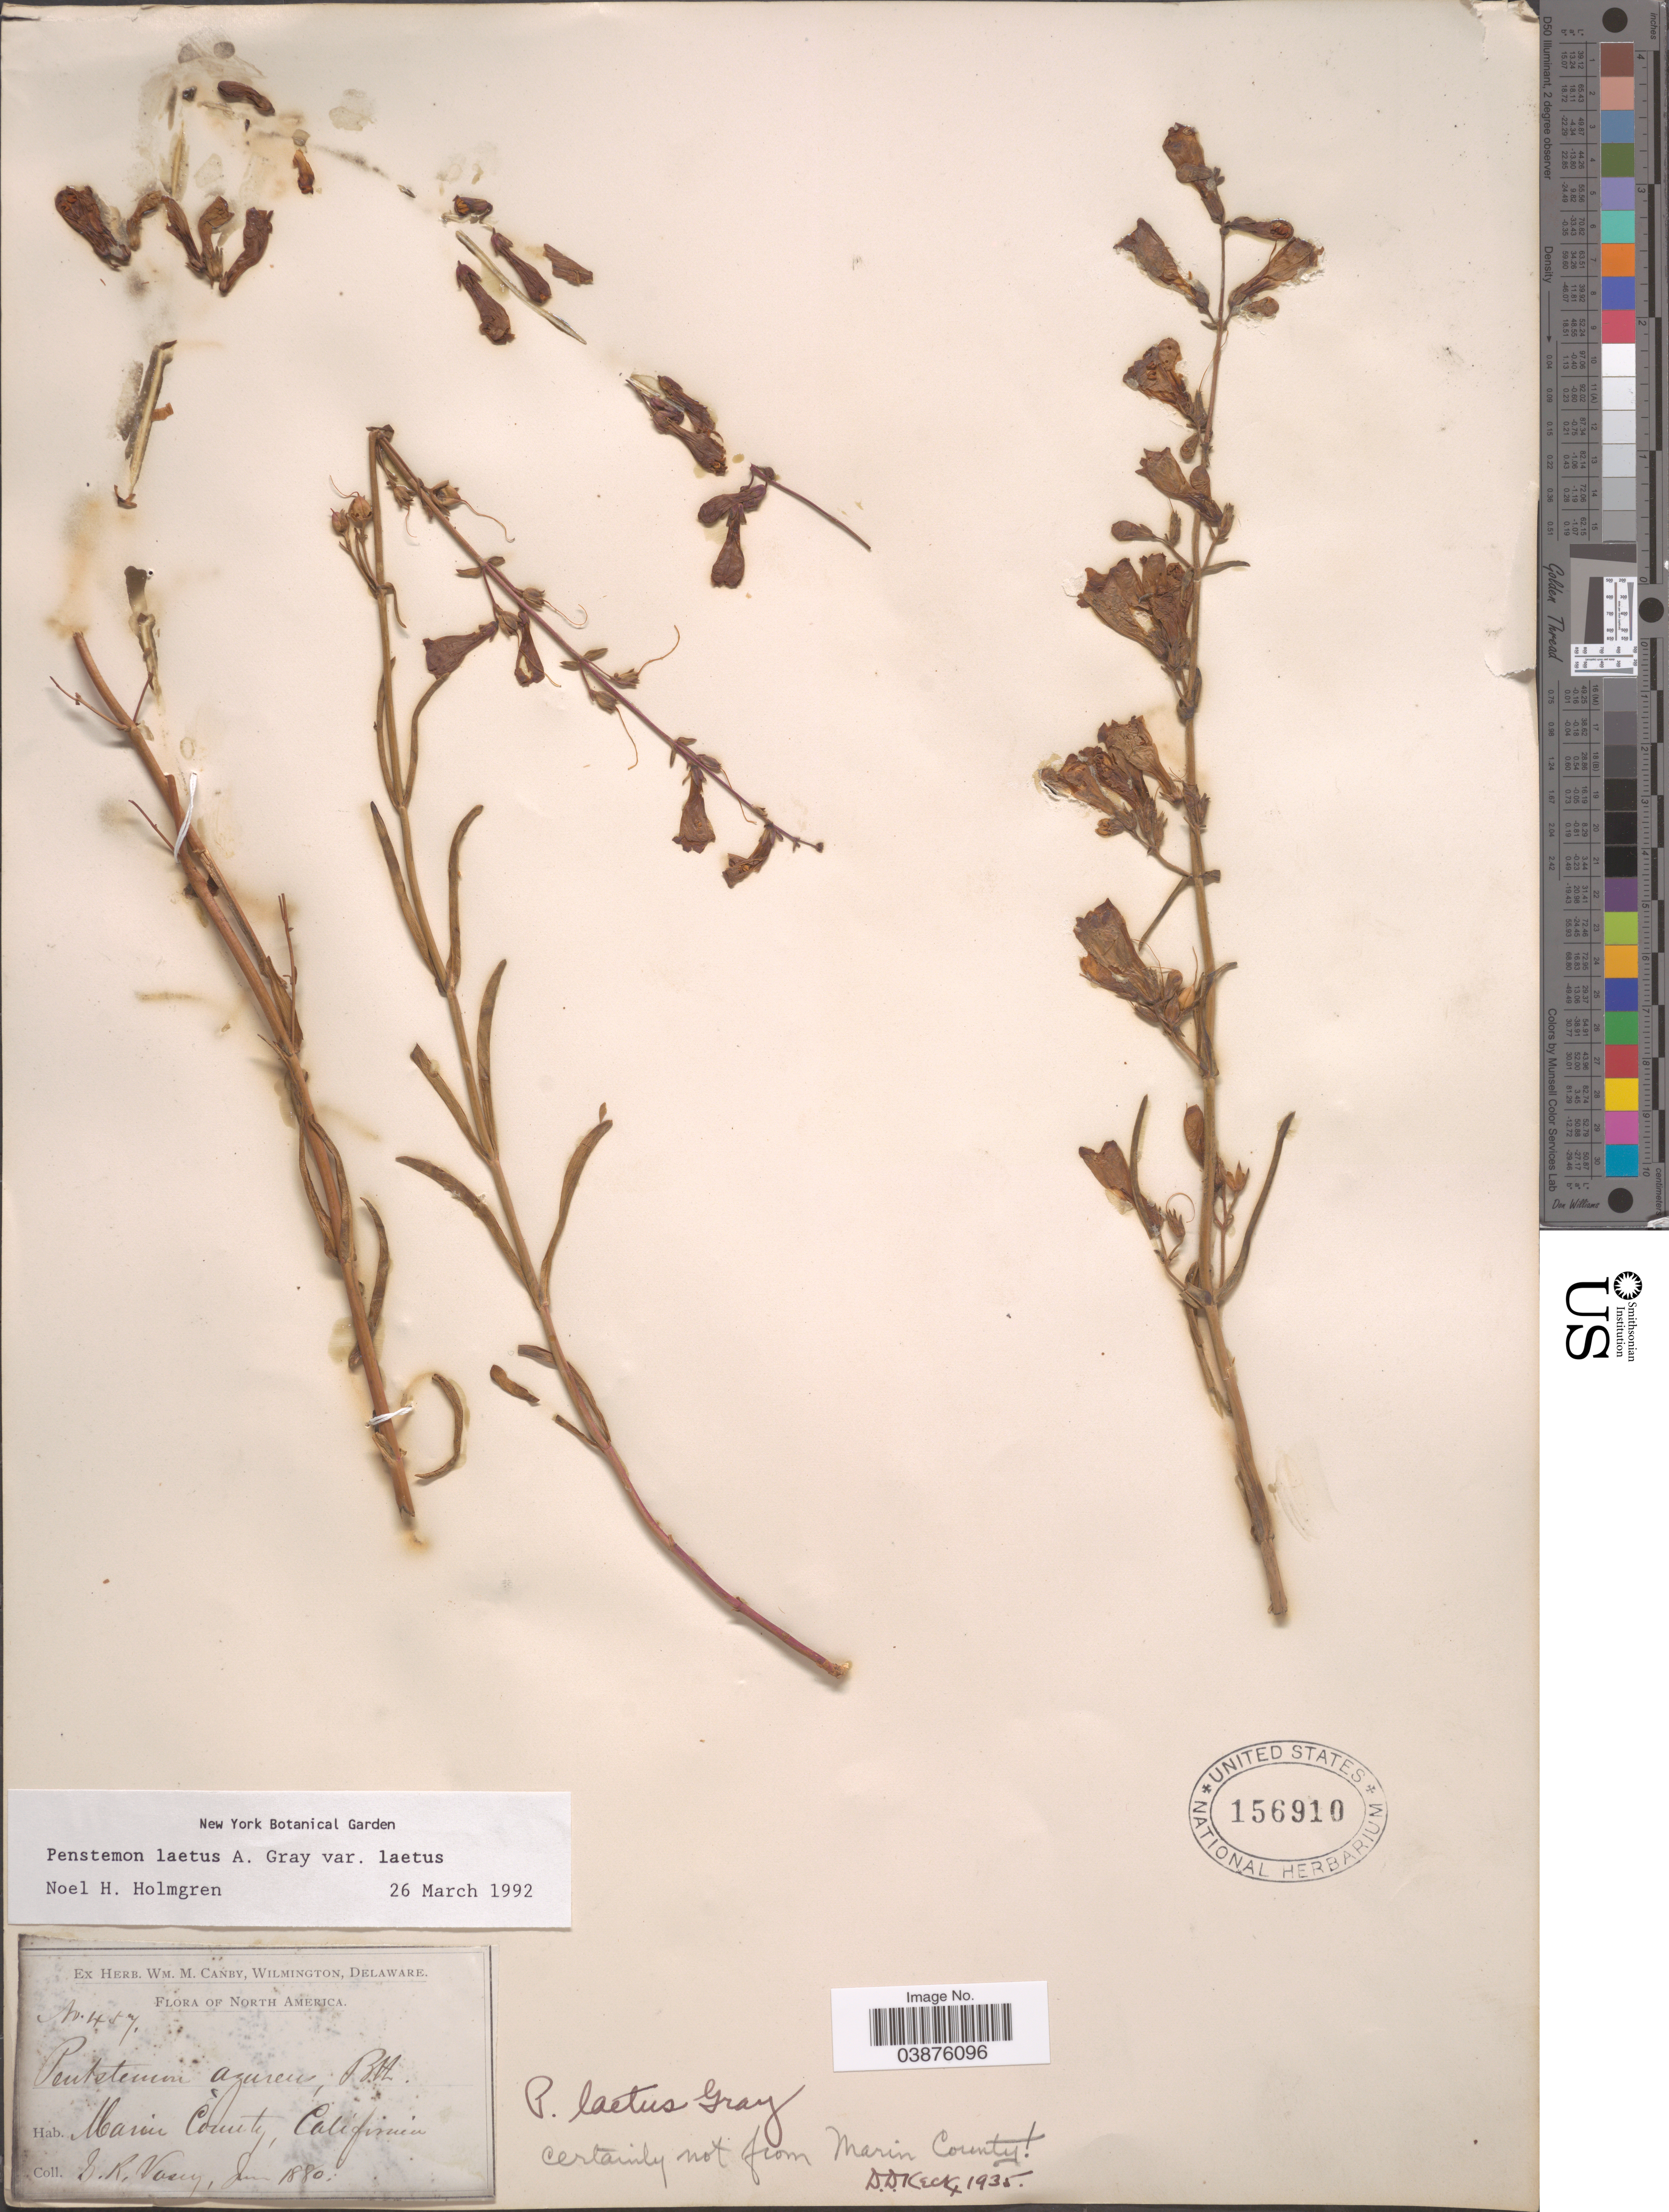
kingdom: Plantae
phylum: Tracheophyta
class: Magnoliopsida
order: Lamiales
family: Plantaginaceae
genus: Penstemon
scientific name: Penstemon laetus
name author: A. Gray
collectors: G. R. Vasey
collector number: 457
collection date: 1880-06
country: United States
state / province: California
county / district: Marin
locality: North America. Marin County.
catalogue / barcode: US 159610